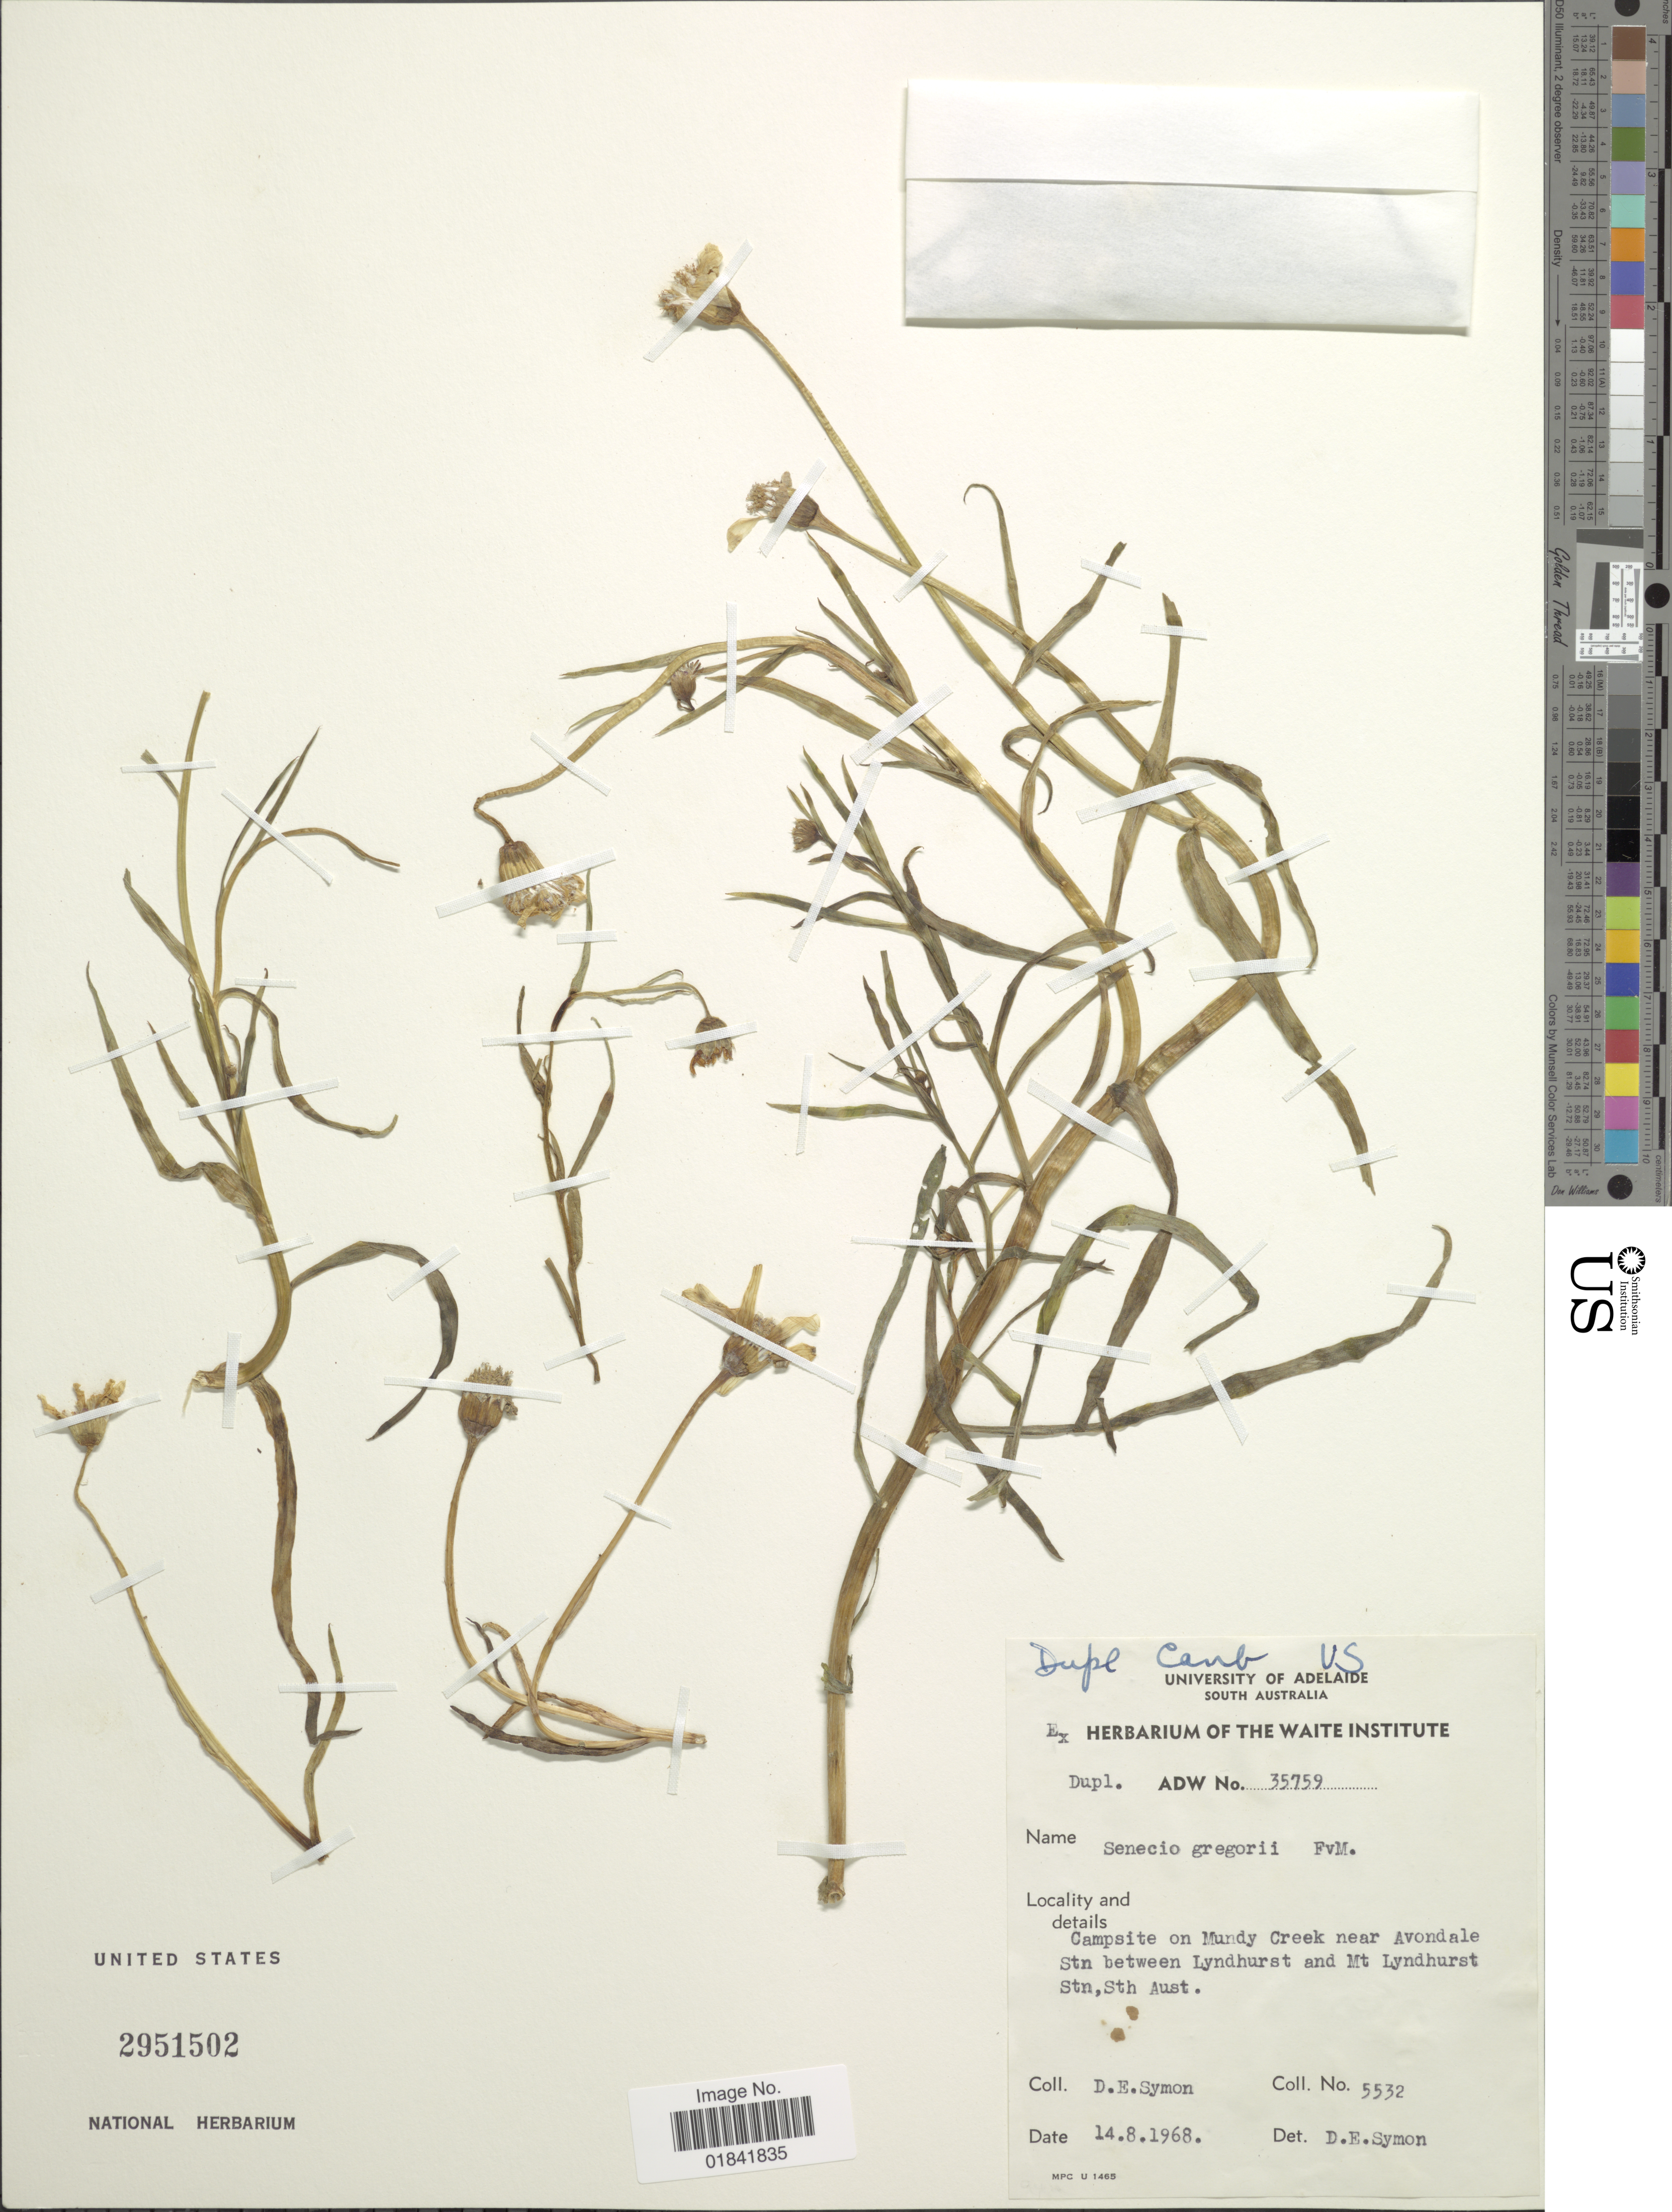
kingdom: Plantae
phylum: Tracheophyta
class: Magnoliopsida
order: Asterales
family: Asteraceae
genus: Senecio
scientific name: Senecio gregorii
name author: F. Muell.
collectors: D. Symon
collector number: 5532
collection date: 1968-08-14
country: Australia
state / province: South Australia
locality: On Mundy Creek near Avondale Stn between Lyndhurst and Mt Lyndhurst Stn, Sth Aust.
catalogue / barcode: US 2951502